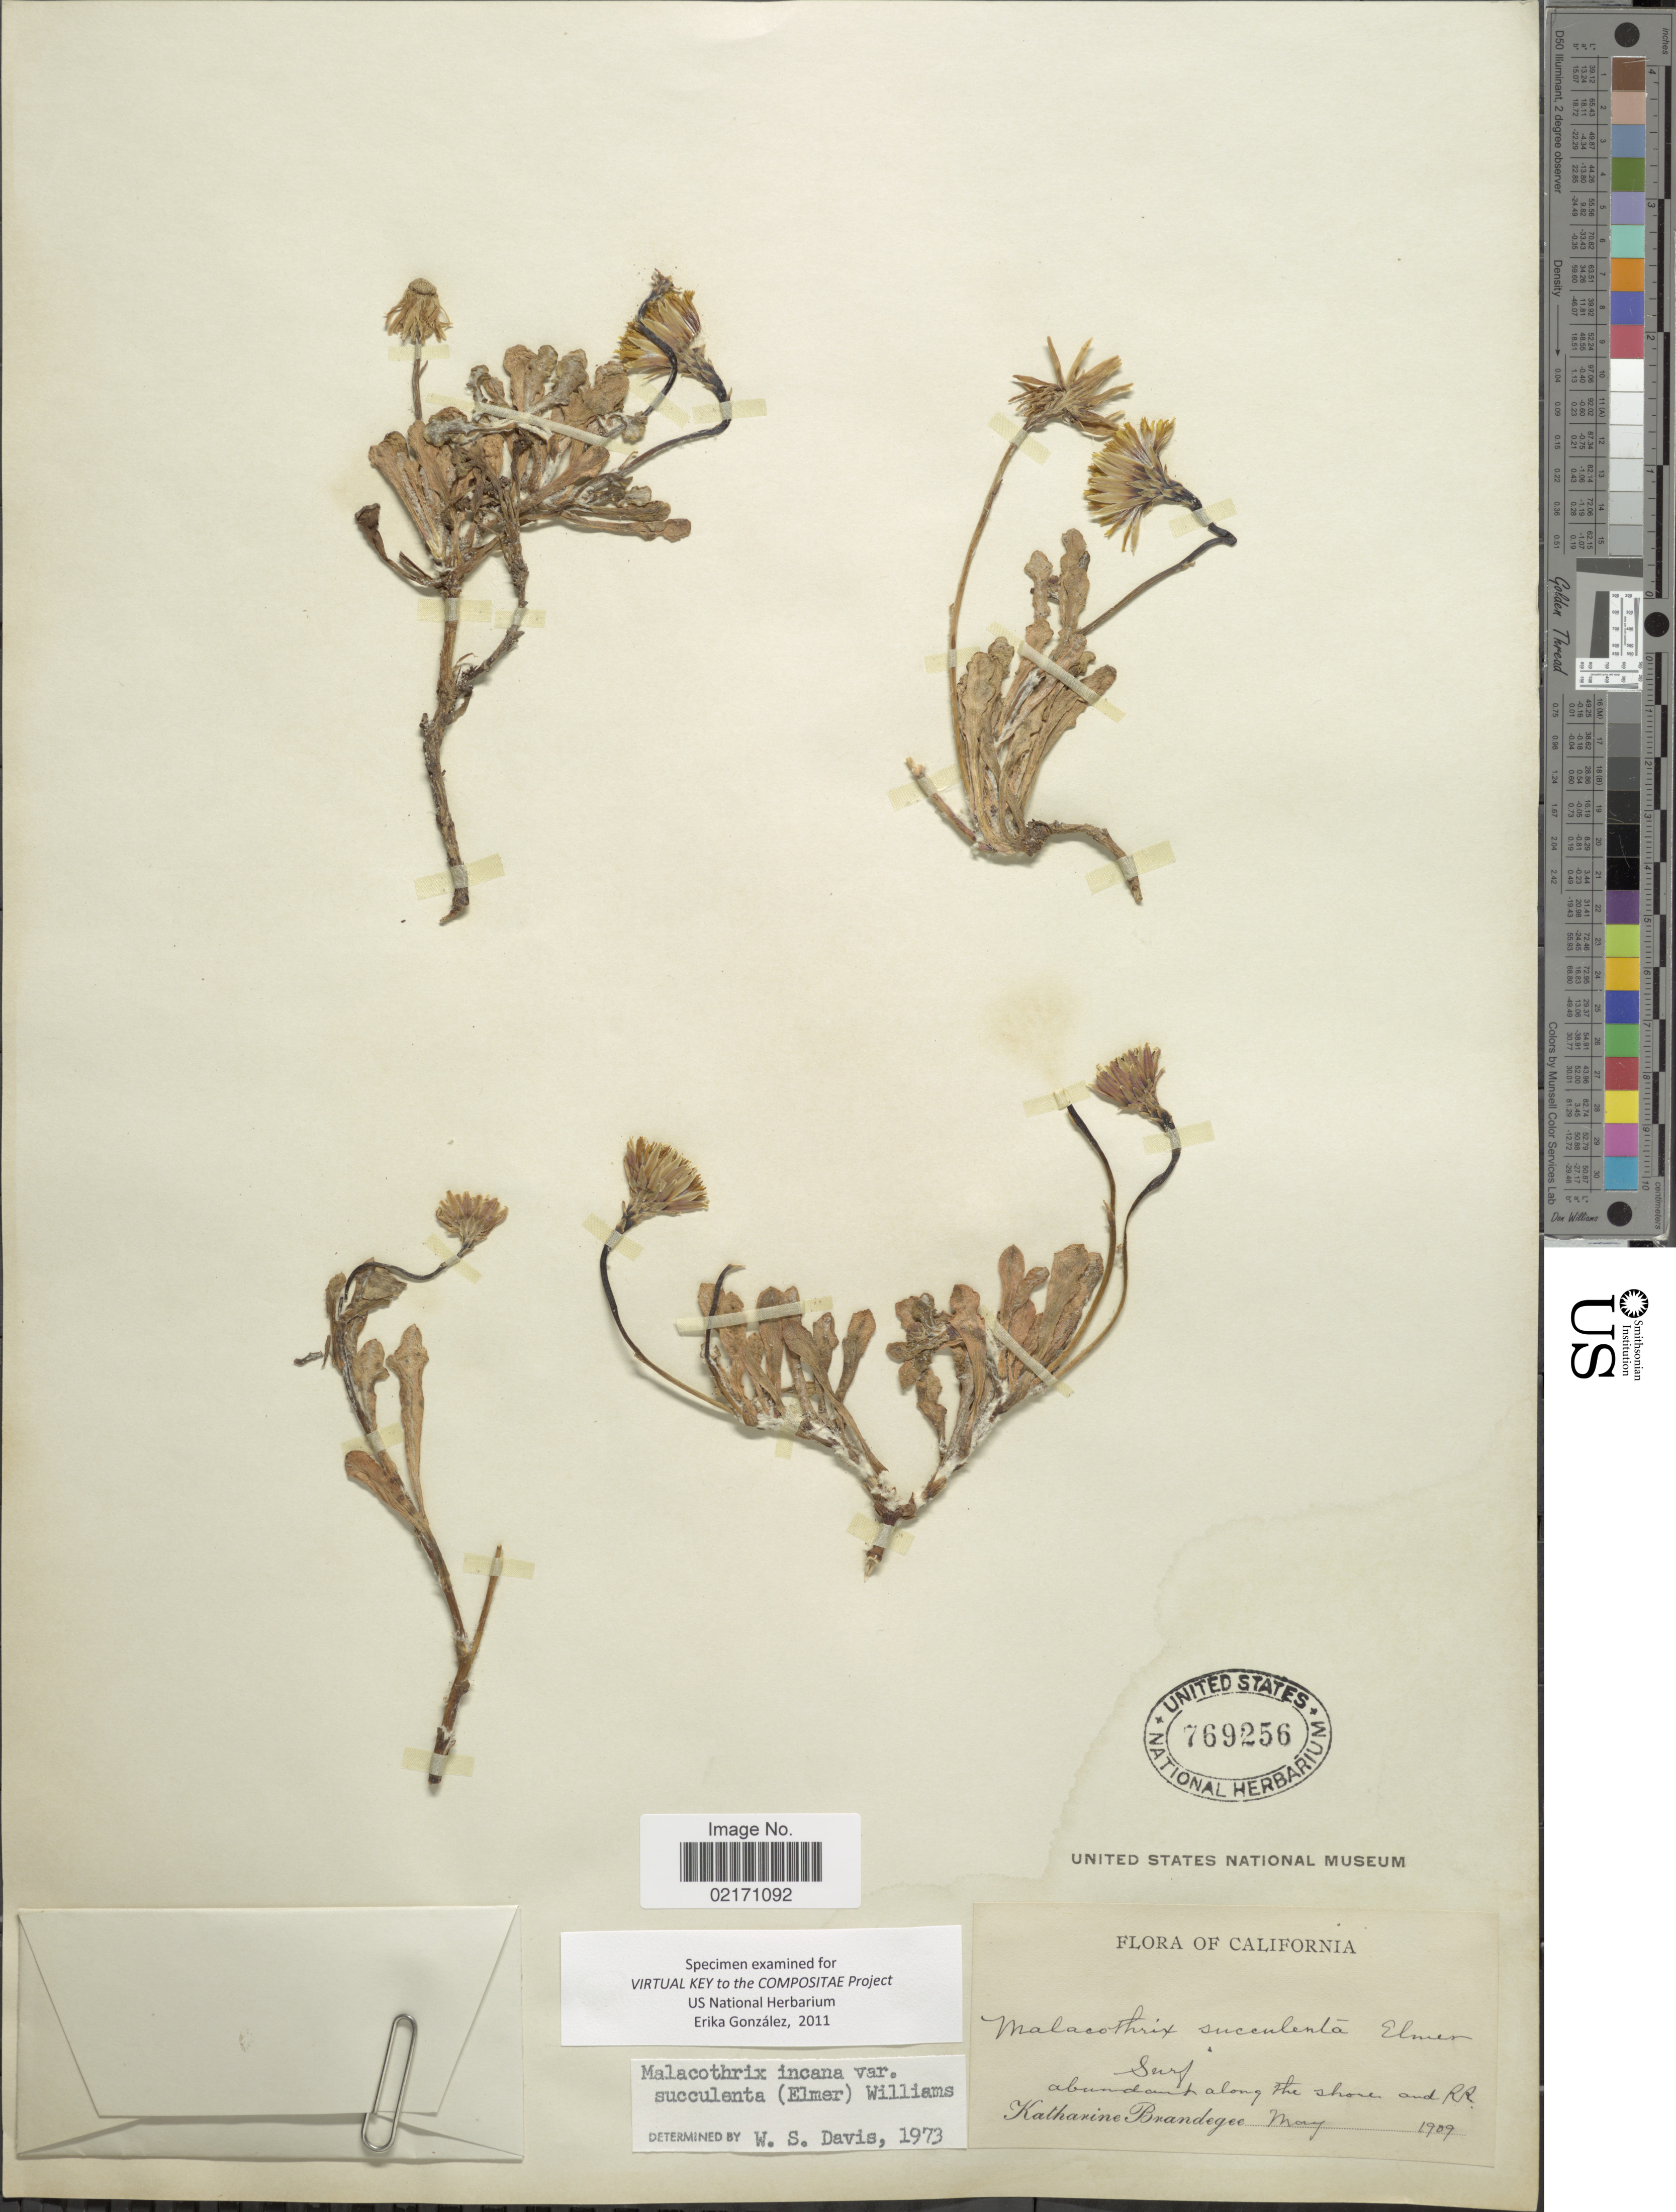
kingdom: Plantae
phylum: Tracheophyta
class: Magnoliopsida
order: Asterales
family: Asteraceae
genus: Malacothrix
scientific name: Malacothrix incana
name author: (Nutt.) Torr. & A. Gray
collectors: M. K. Brandegee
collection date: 1909-05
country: United States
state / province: California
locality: Surf, along the shore and RR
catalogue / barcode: US 769256